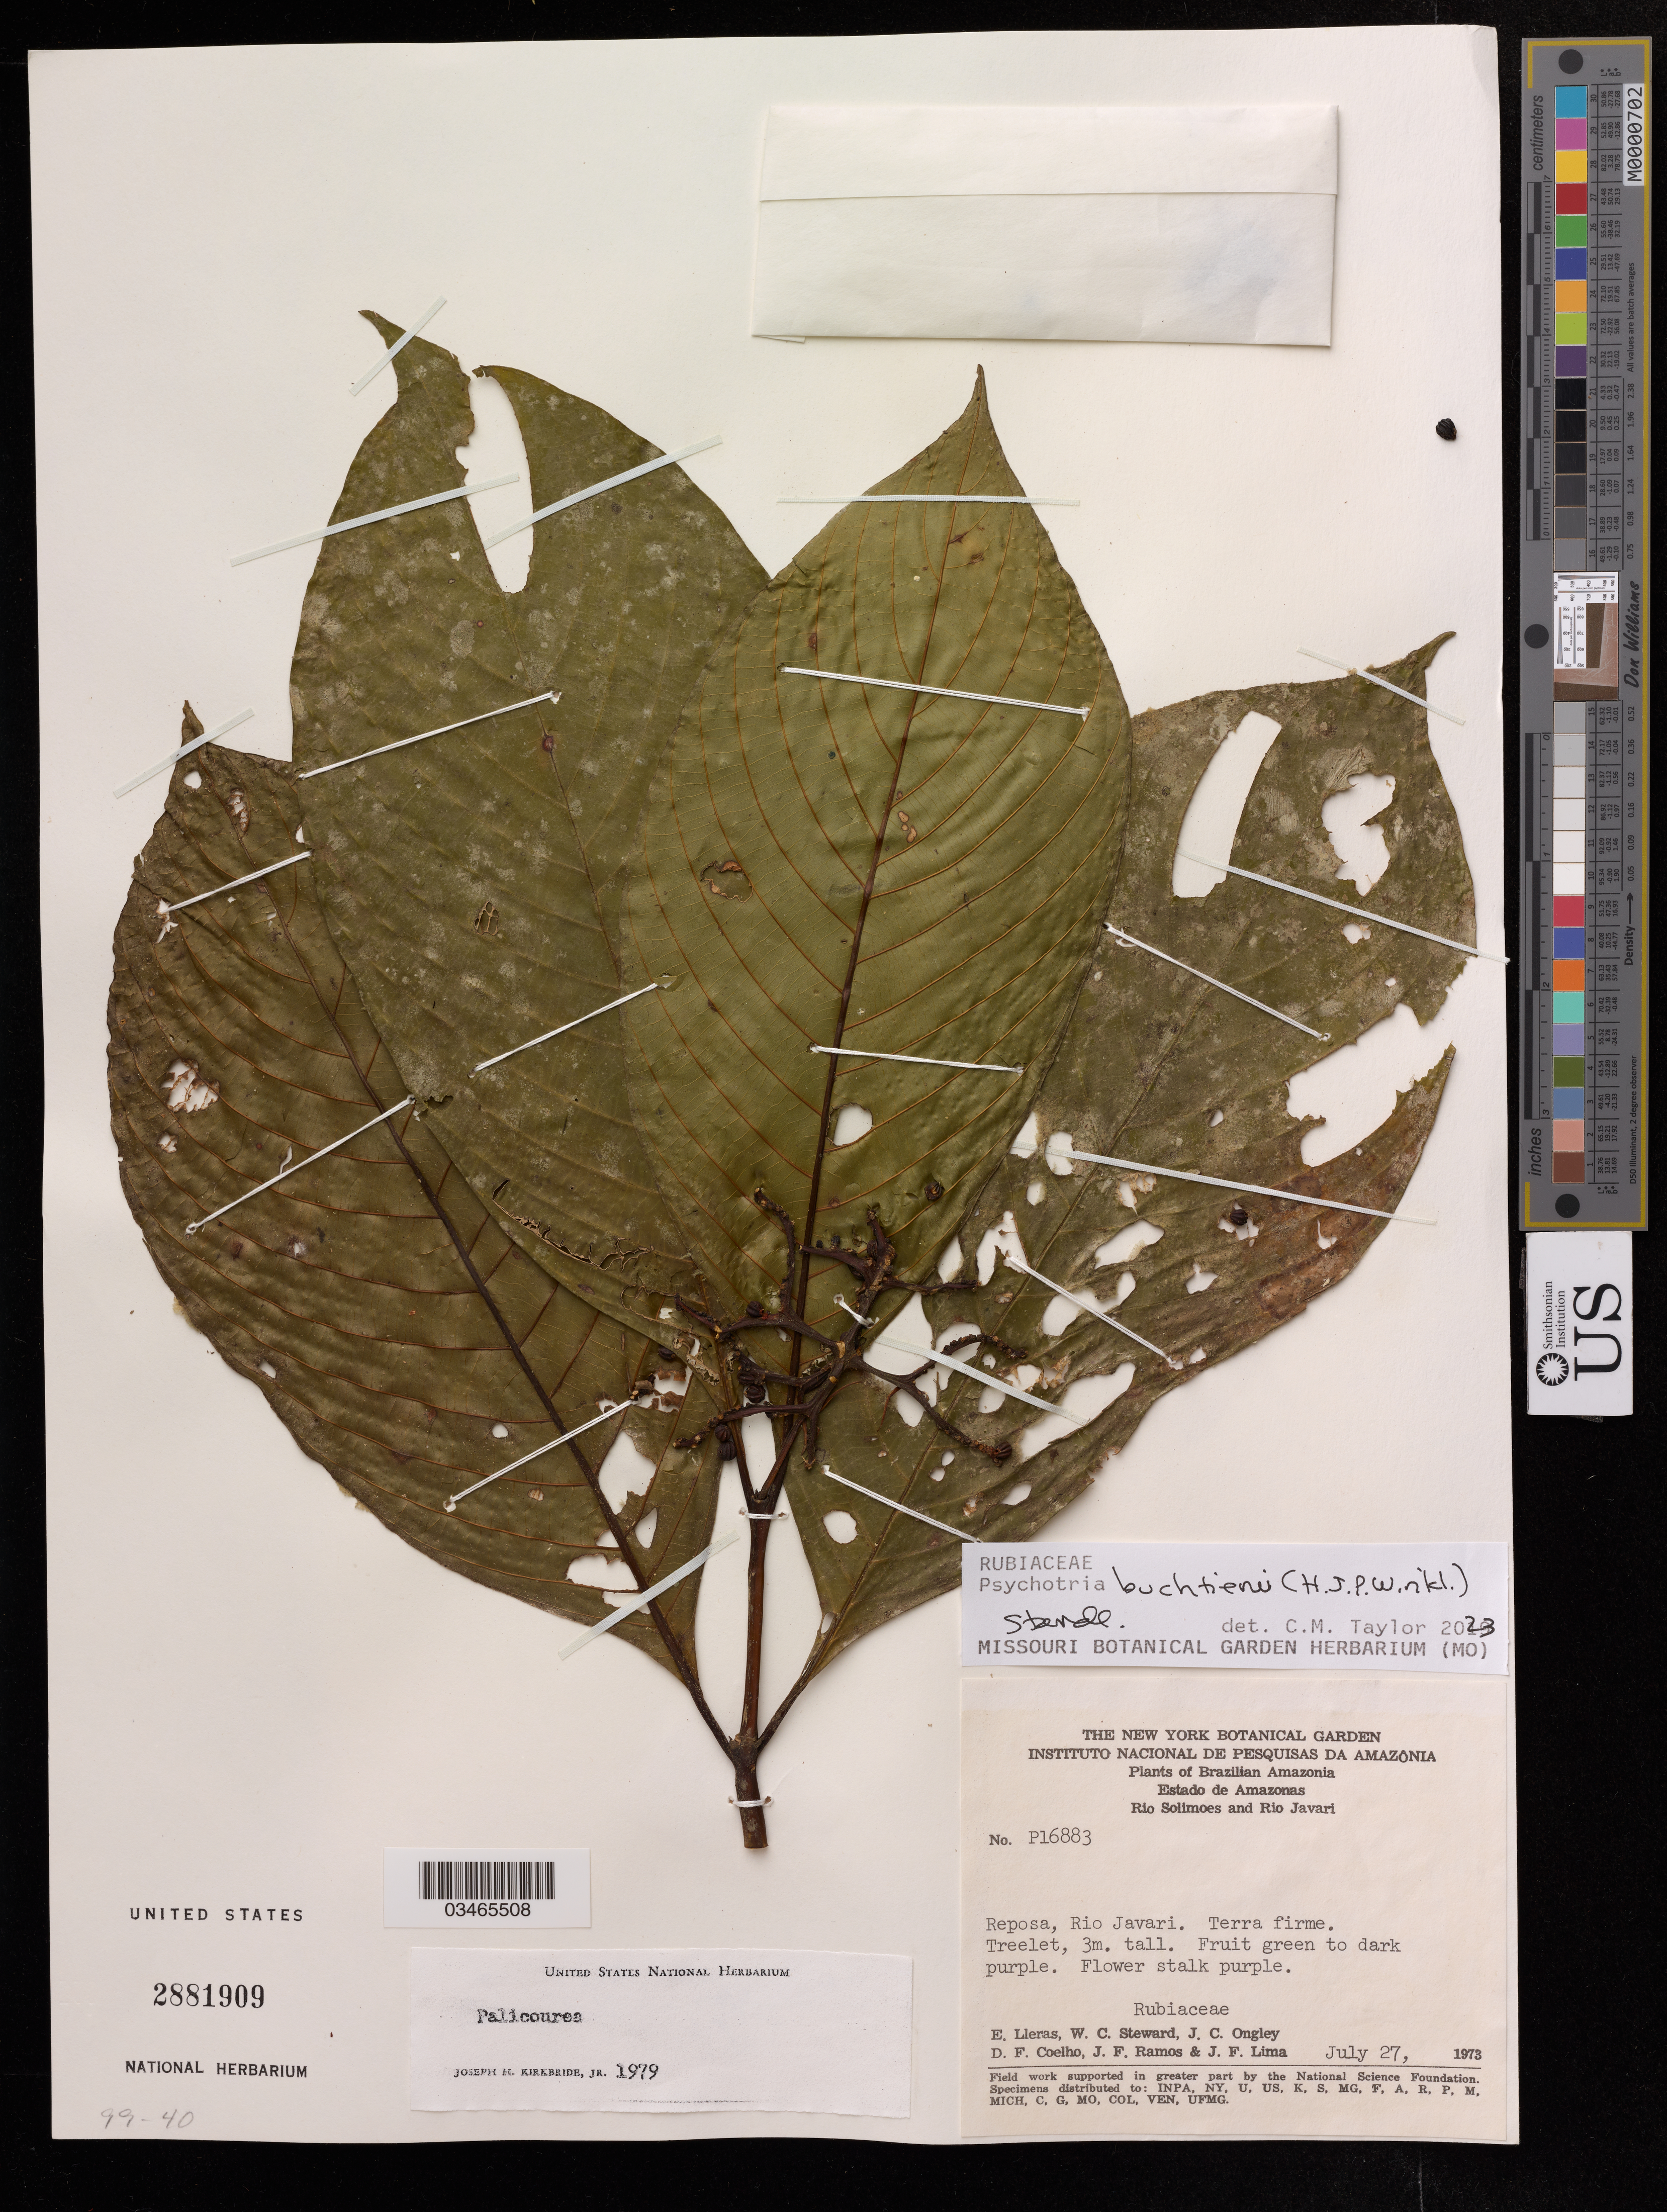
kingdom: Plantae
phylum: Tracheophyta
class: Magnoliopsida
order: Gentianales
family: Rubiaceae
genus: Psychotria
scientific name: Psychotria buchtienii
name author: (H.J.P. Winkl.) Standl.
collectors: E. Lleras, W. C. Steward, J. C. Ongley, D. F. Coêlho & et al.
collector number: P16883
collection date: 1973-07-27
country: Brazil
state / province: Amazonas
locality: Rio Solimoes and Rio Javari. Reposa.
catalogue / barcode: US 2881909